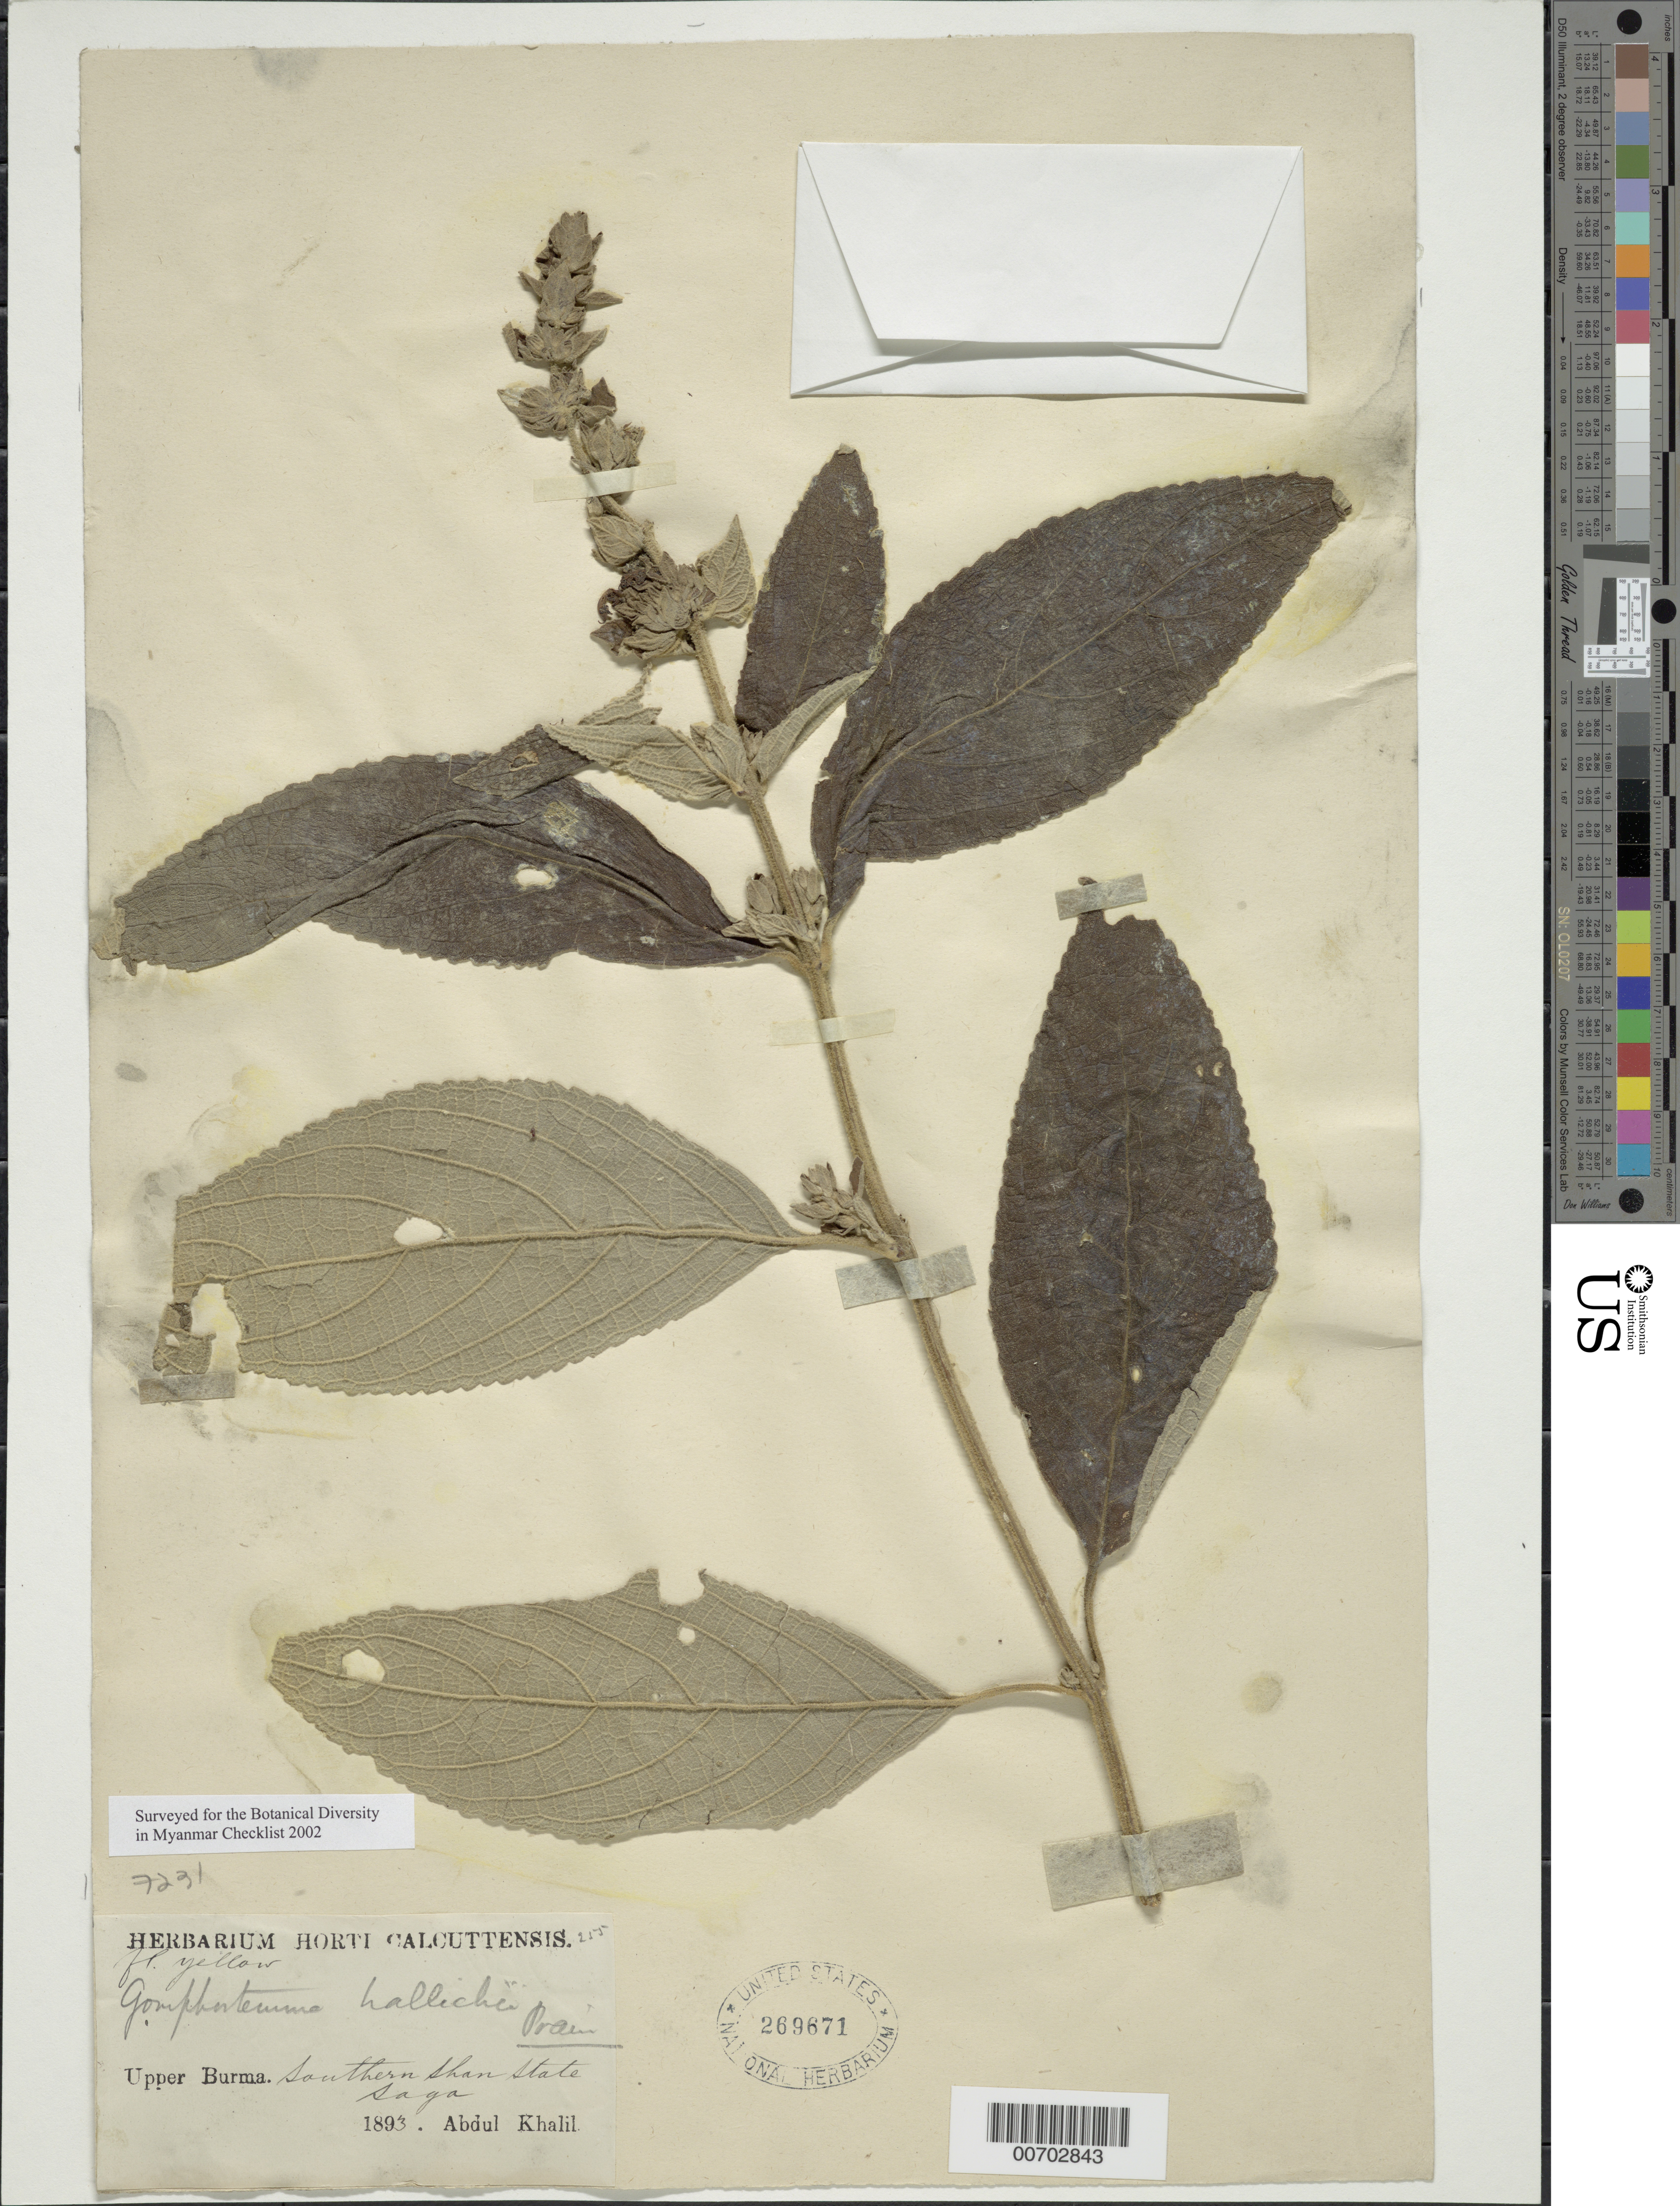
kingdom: Plantae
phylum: Tracheophyta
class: Magnoliopsida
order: Lamiales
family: Lamiaceae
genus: Gomphostemma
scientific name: Gomphostemma wallichii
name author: Prain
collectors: A. Khalil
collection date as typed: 1893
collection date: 1893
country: Myanmar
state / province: Shan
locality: Saga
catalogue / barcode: US 269671